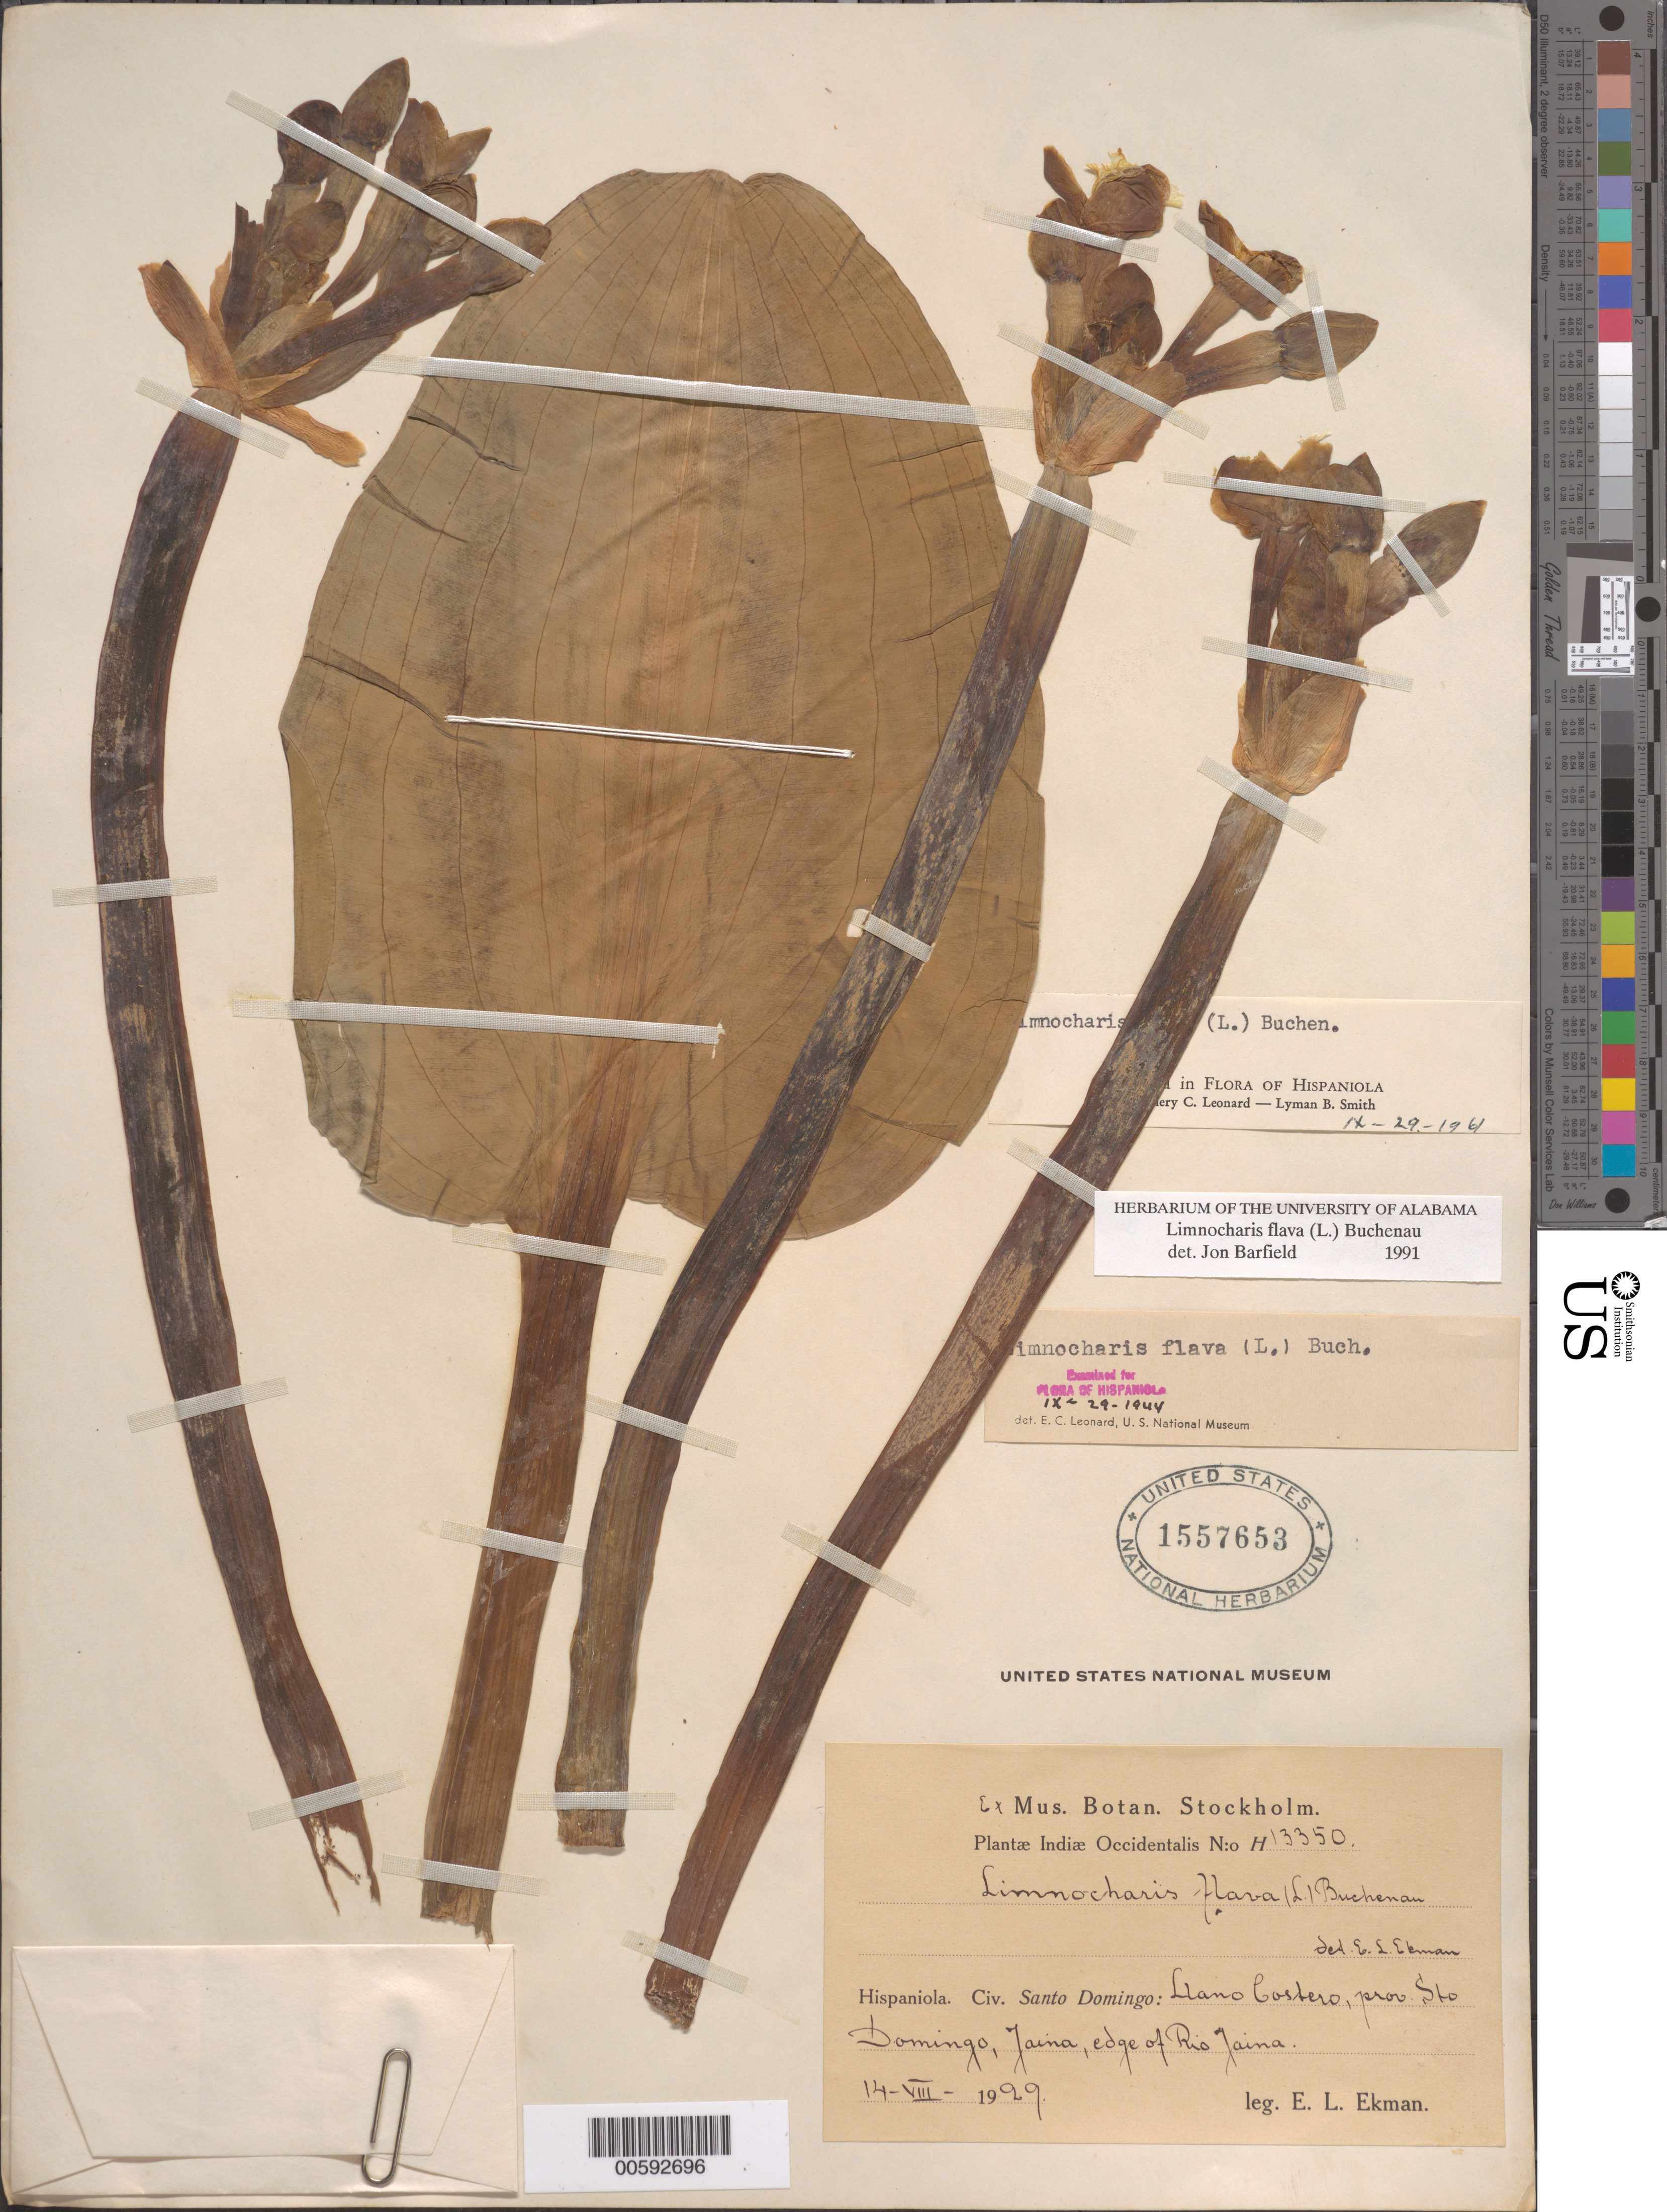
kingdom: Plantae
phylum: Tracheophyta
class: Liliopsida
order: Alismatales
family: Alismataceae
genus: Limnocharis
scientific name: Limnocharis flava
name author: (L.) Buchenau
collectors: E. L. Ekman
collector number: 13350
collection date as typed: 14 Aug 1929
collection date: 1929-08-14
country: Dominican Republic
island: Hispaniola Island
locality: Santo Domingo, Llano Costero, Jaina, edge of Rio Jaina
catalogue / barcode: US 1557653